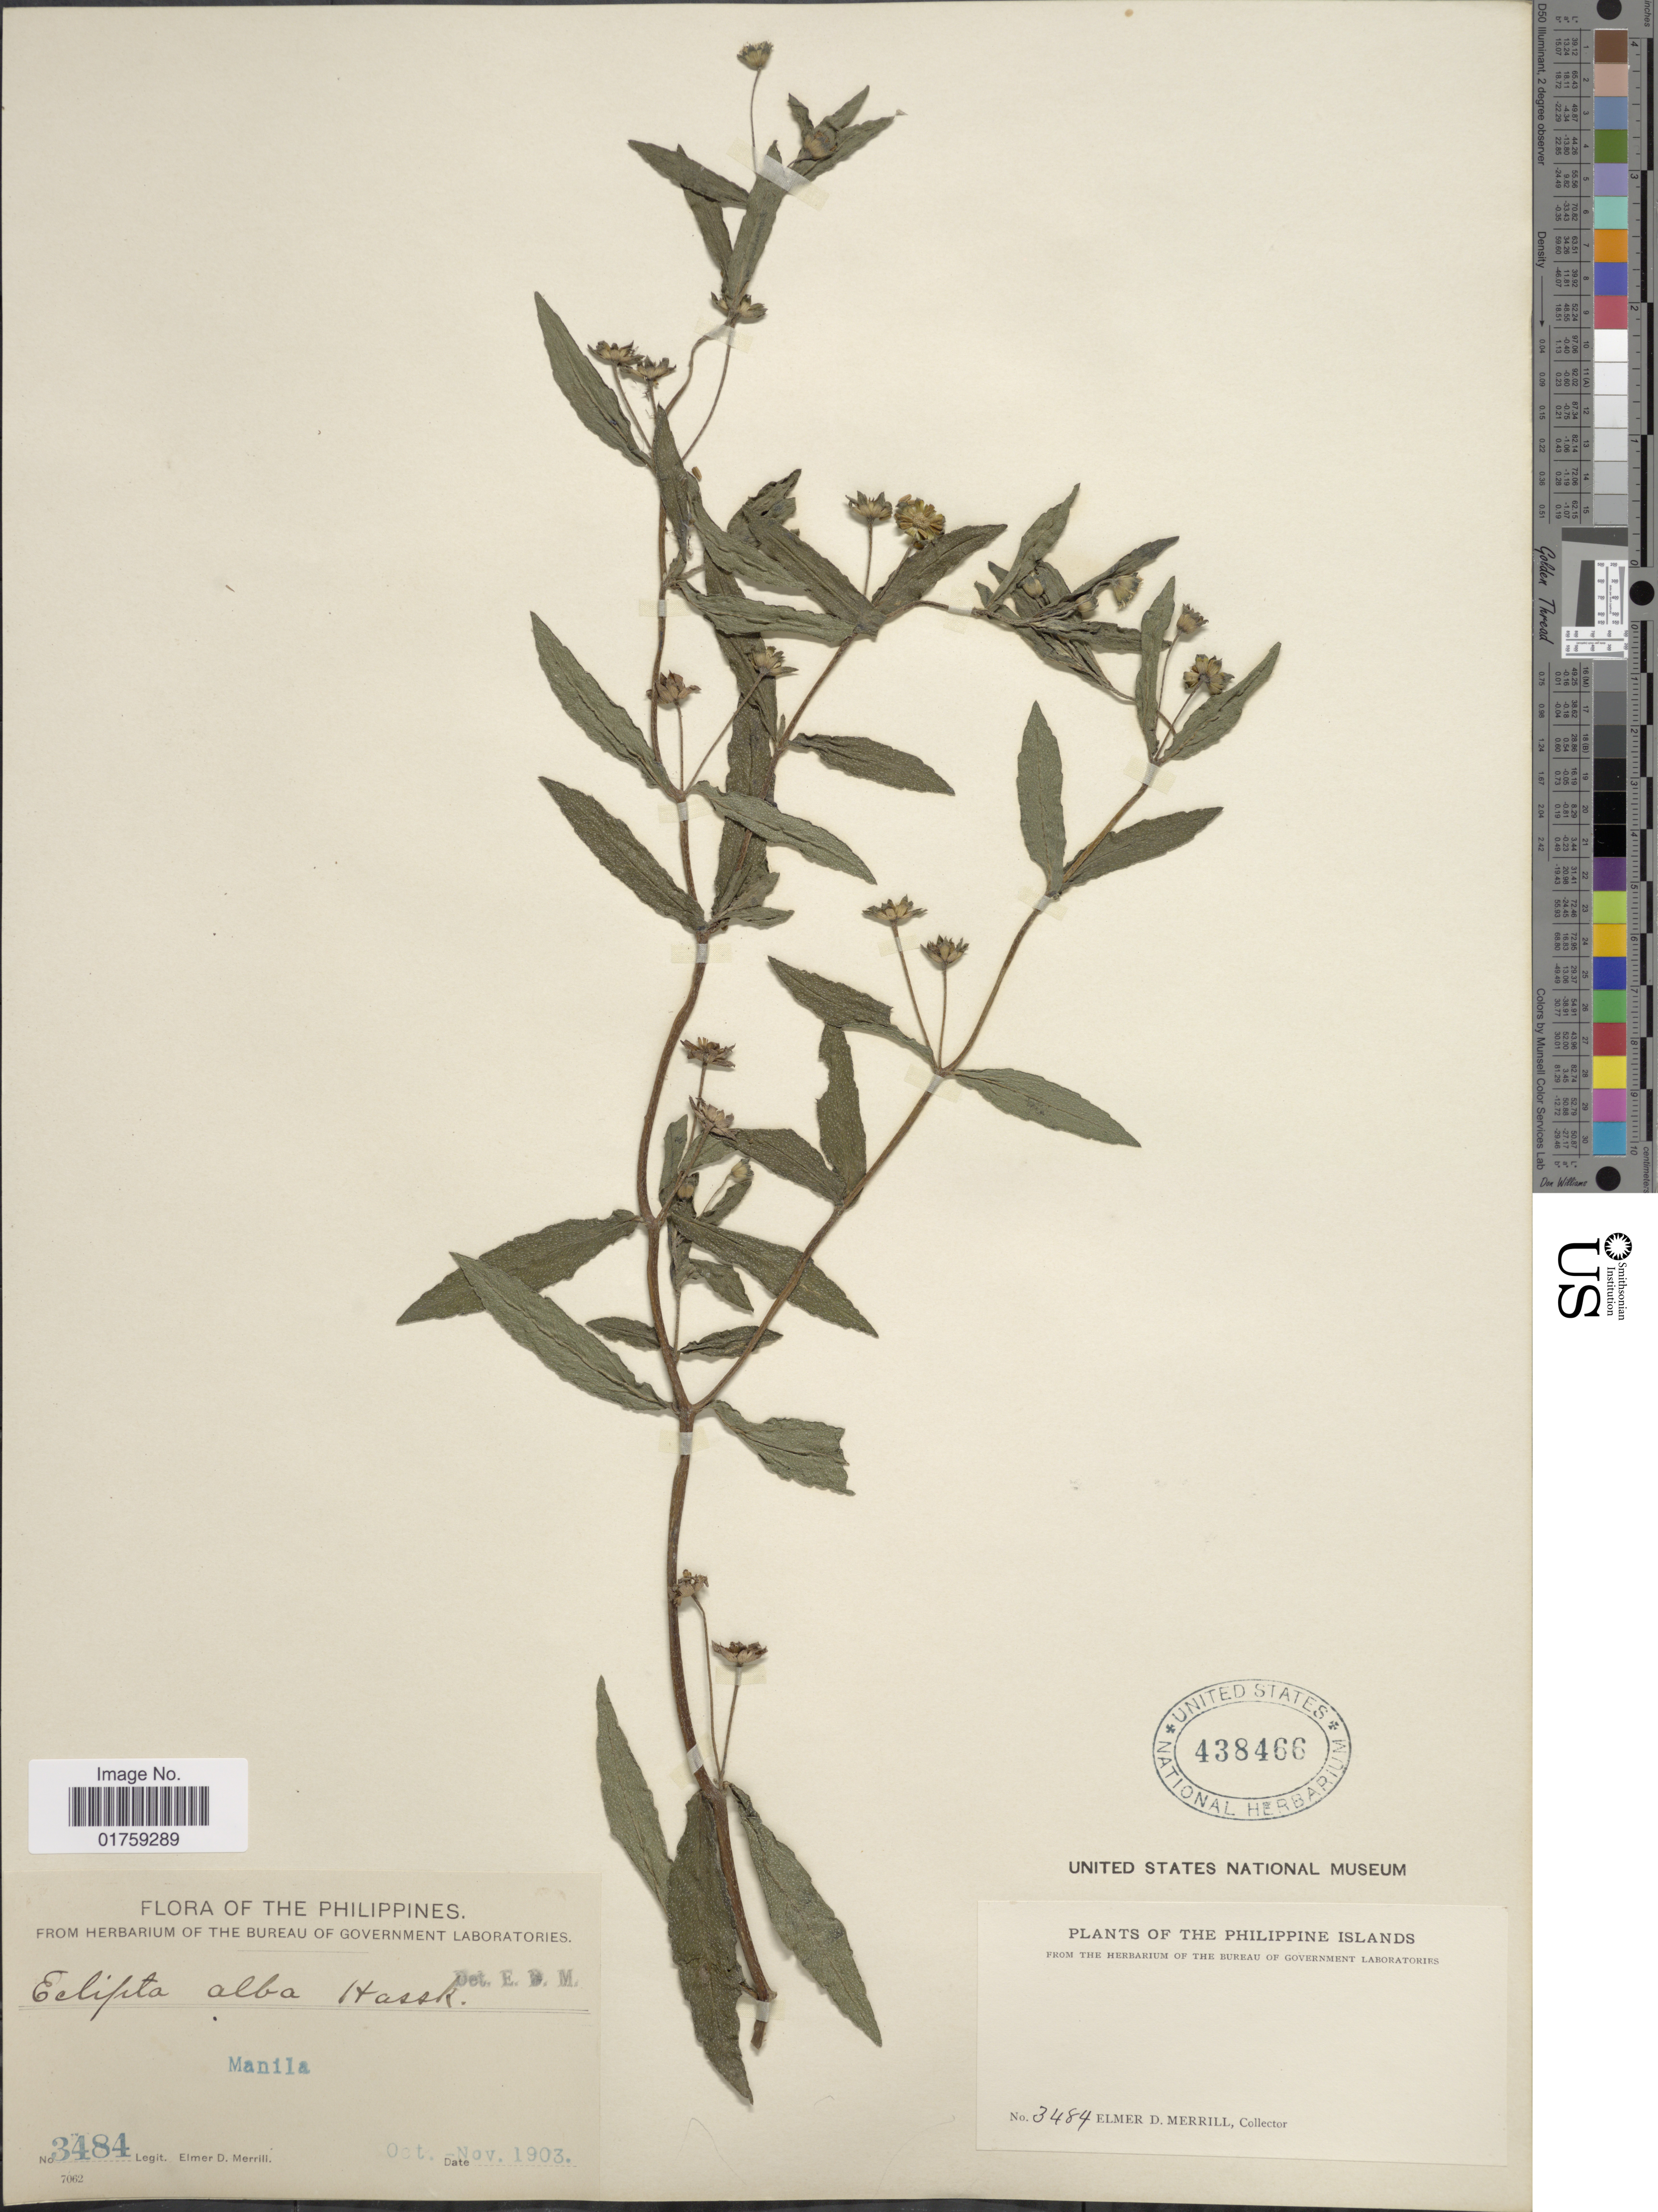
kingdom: Plantae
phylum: Tracheophyta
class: Magnoliopsida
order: Asterales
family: Asteraceae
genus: Eclipta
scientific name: Eclipta alba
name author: (L.) Hassk.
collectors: E. D. Merrill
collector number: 3484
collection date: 1903-10/1903-11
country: Philippines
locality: Manila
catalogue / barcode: US 438466